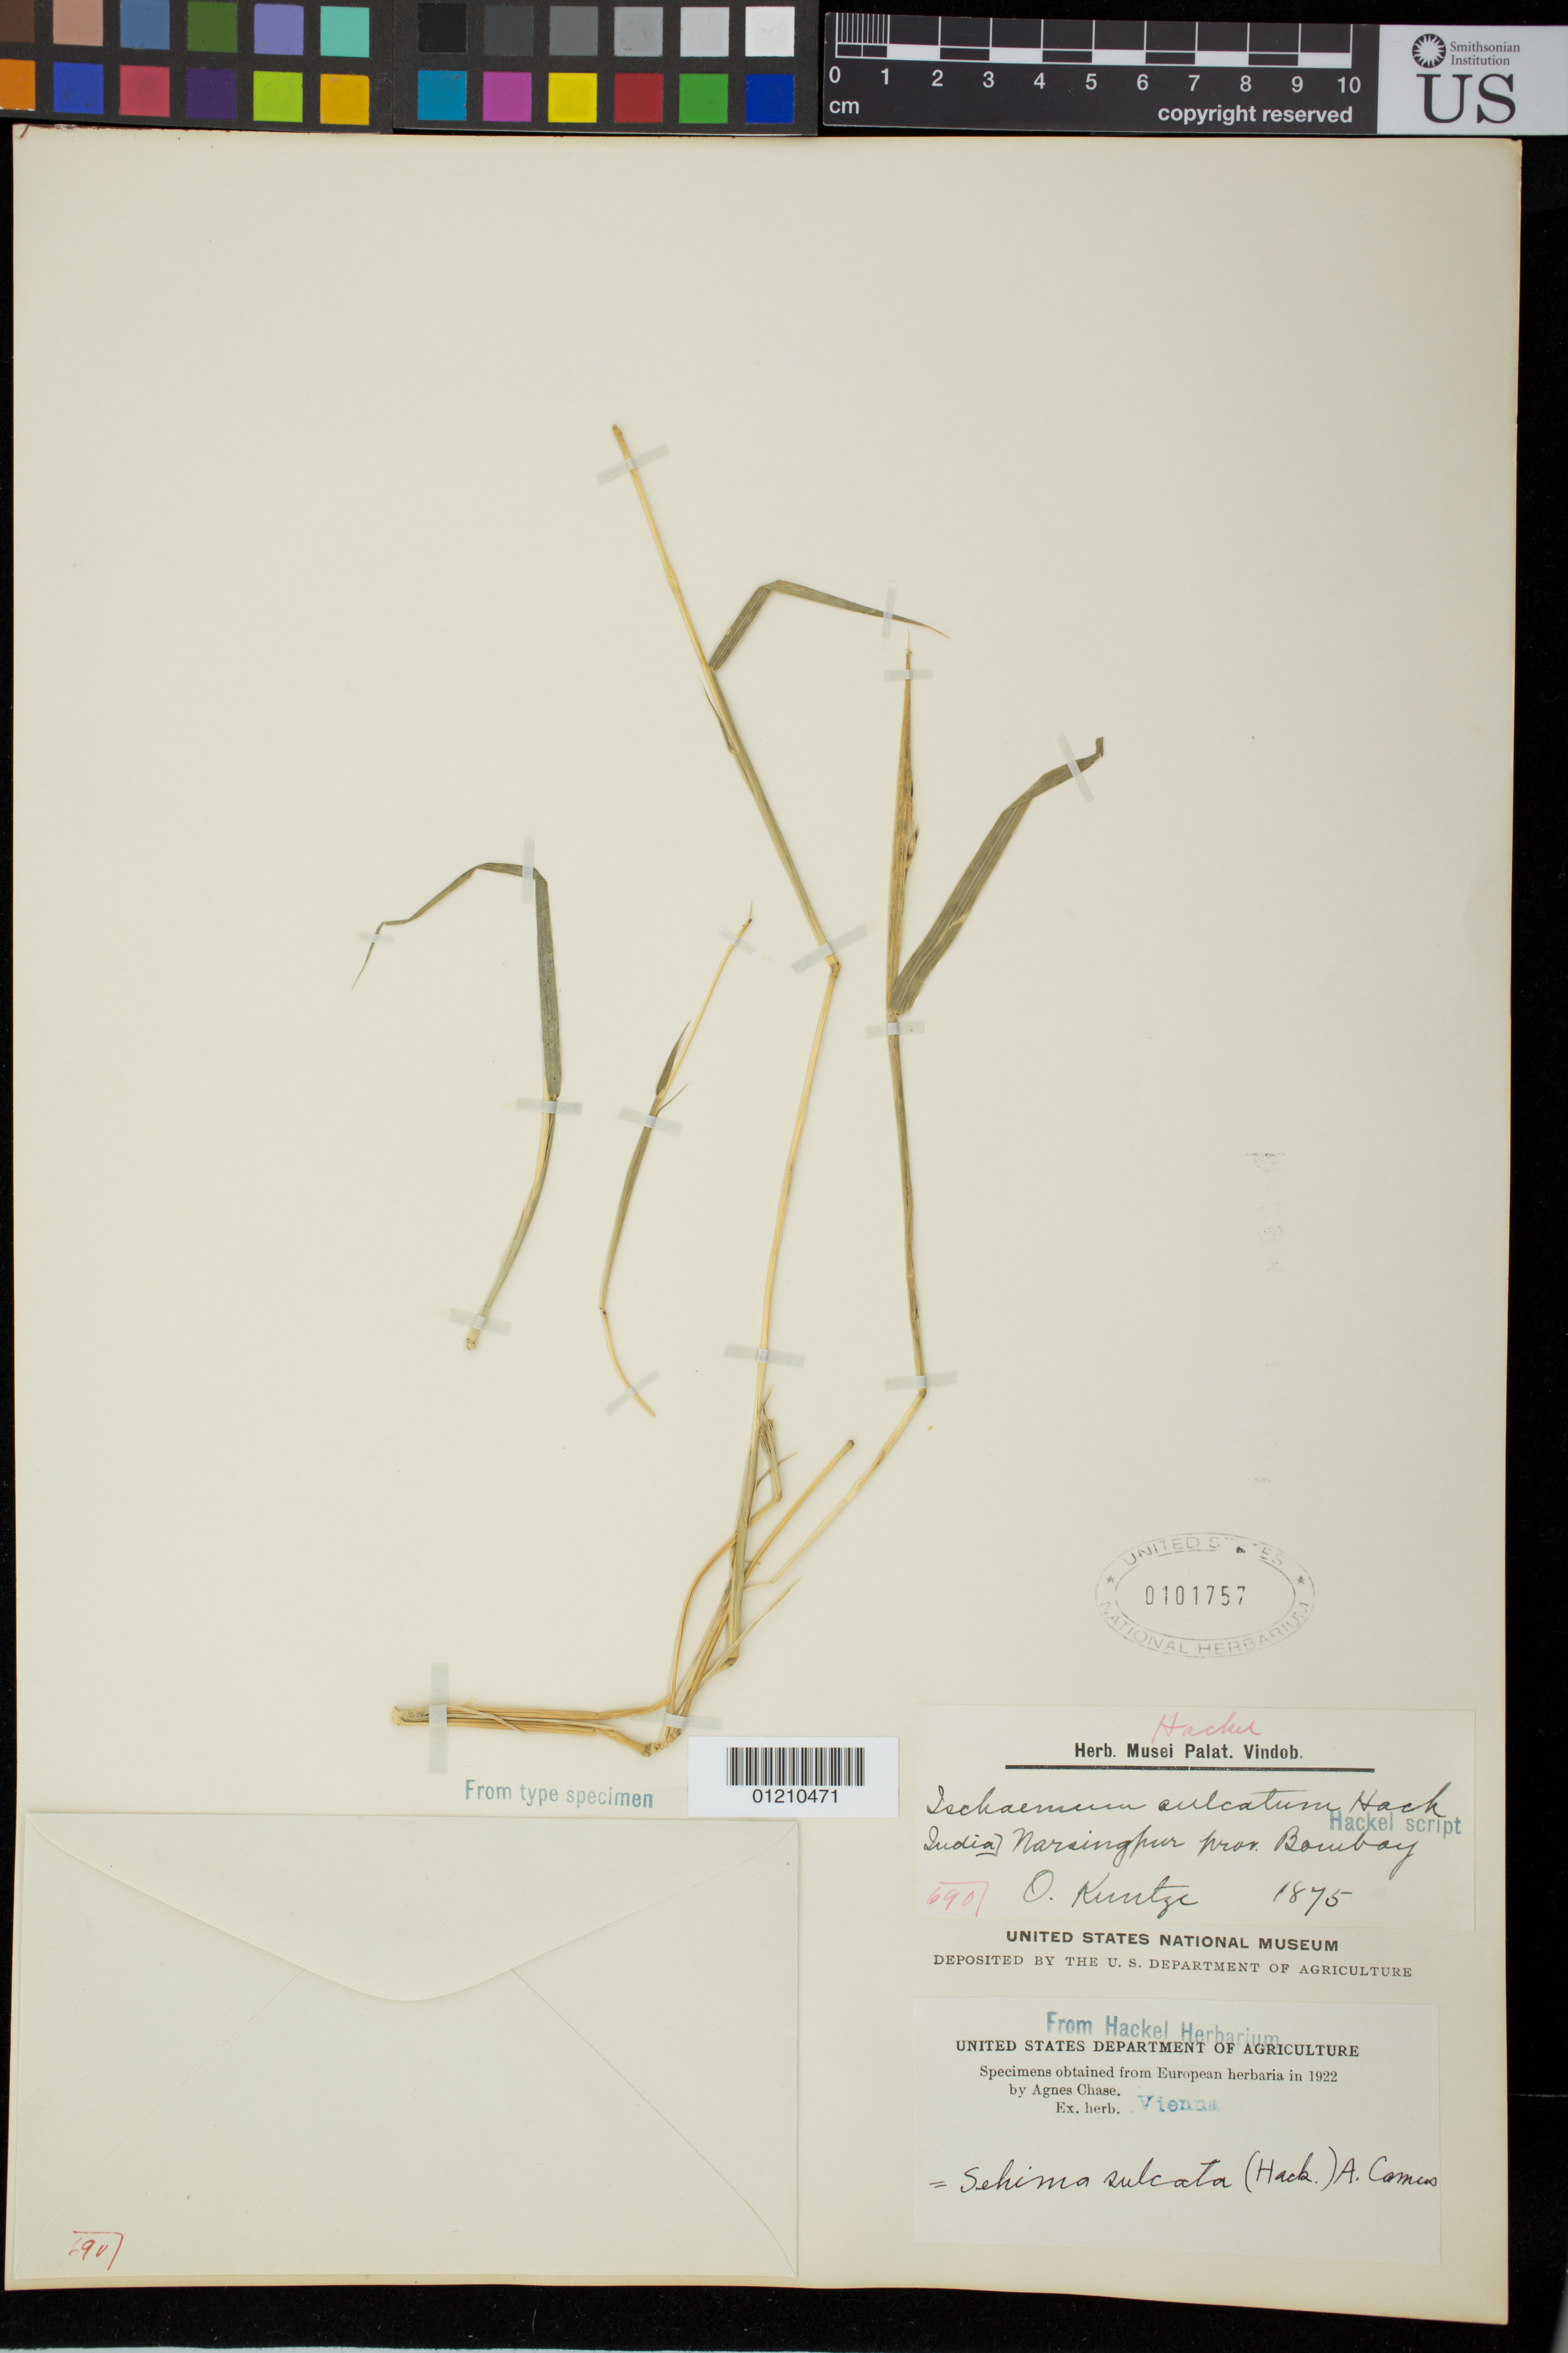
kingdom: Plantae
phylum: Tracheophyta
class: Liliopsida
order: Poales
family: Poaceae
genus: Ischaemum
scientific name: Ischaemum sulcatum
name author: Hack.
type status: Type Collection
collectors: C.E.O. Kuntze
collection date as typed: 1875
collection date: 1875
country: India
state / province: Maharashtra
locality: Narsingpur.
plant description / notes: Fragmentary material of type specimen ex herb.Vienna.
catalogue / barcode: US 101757